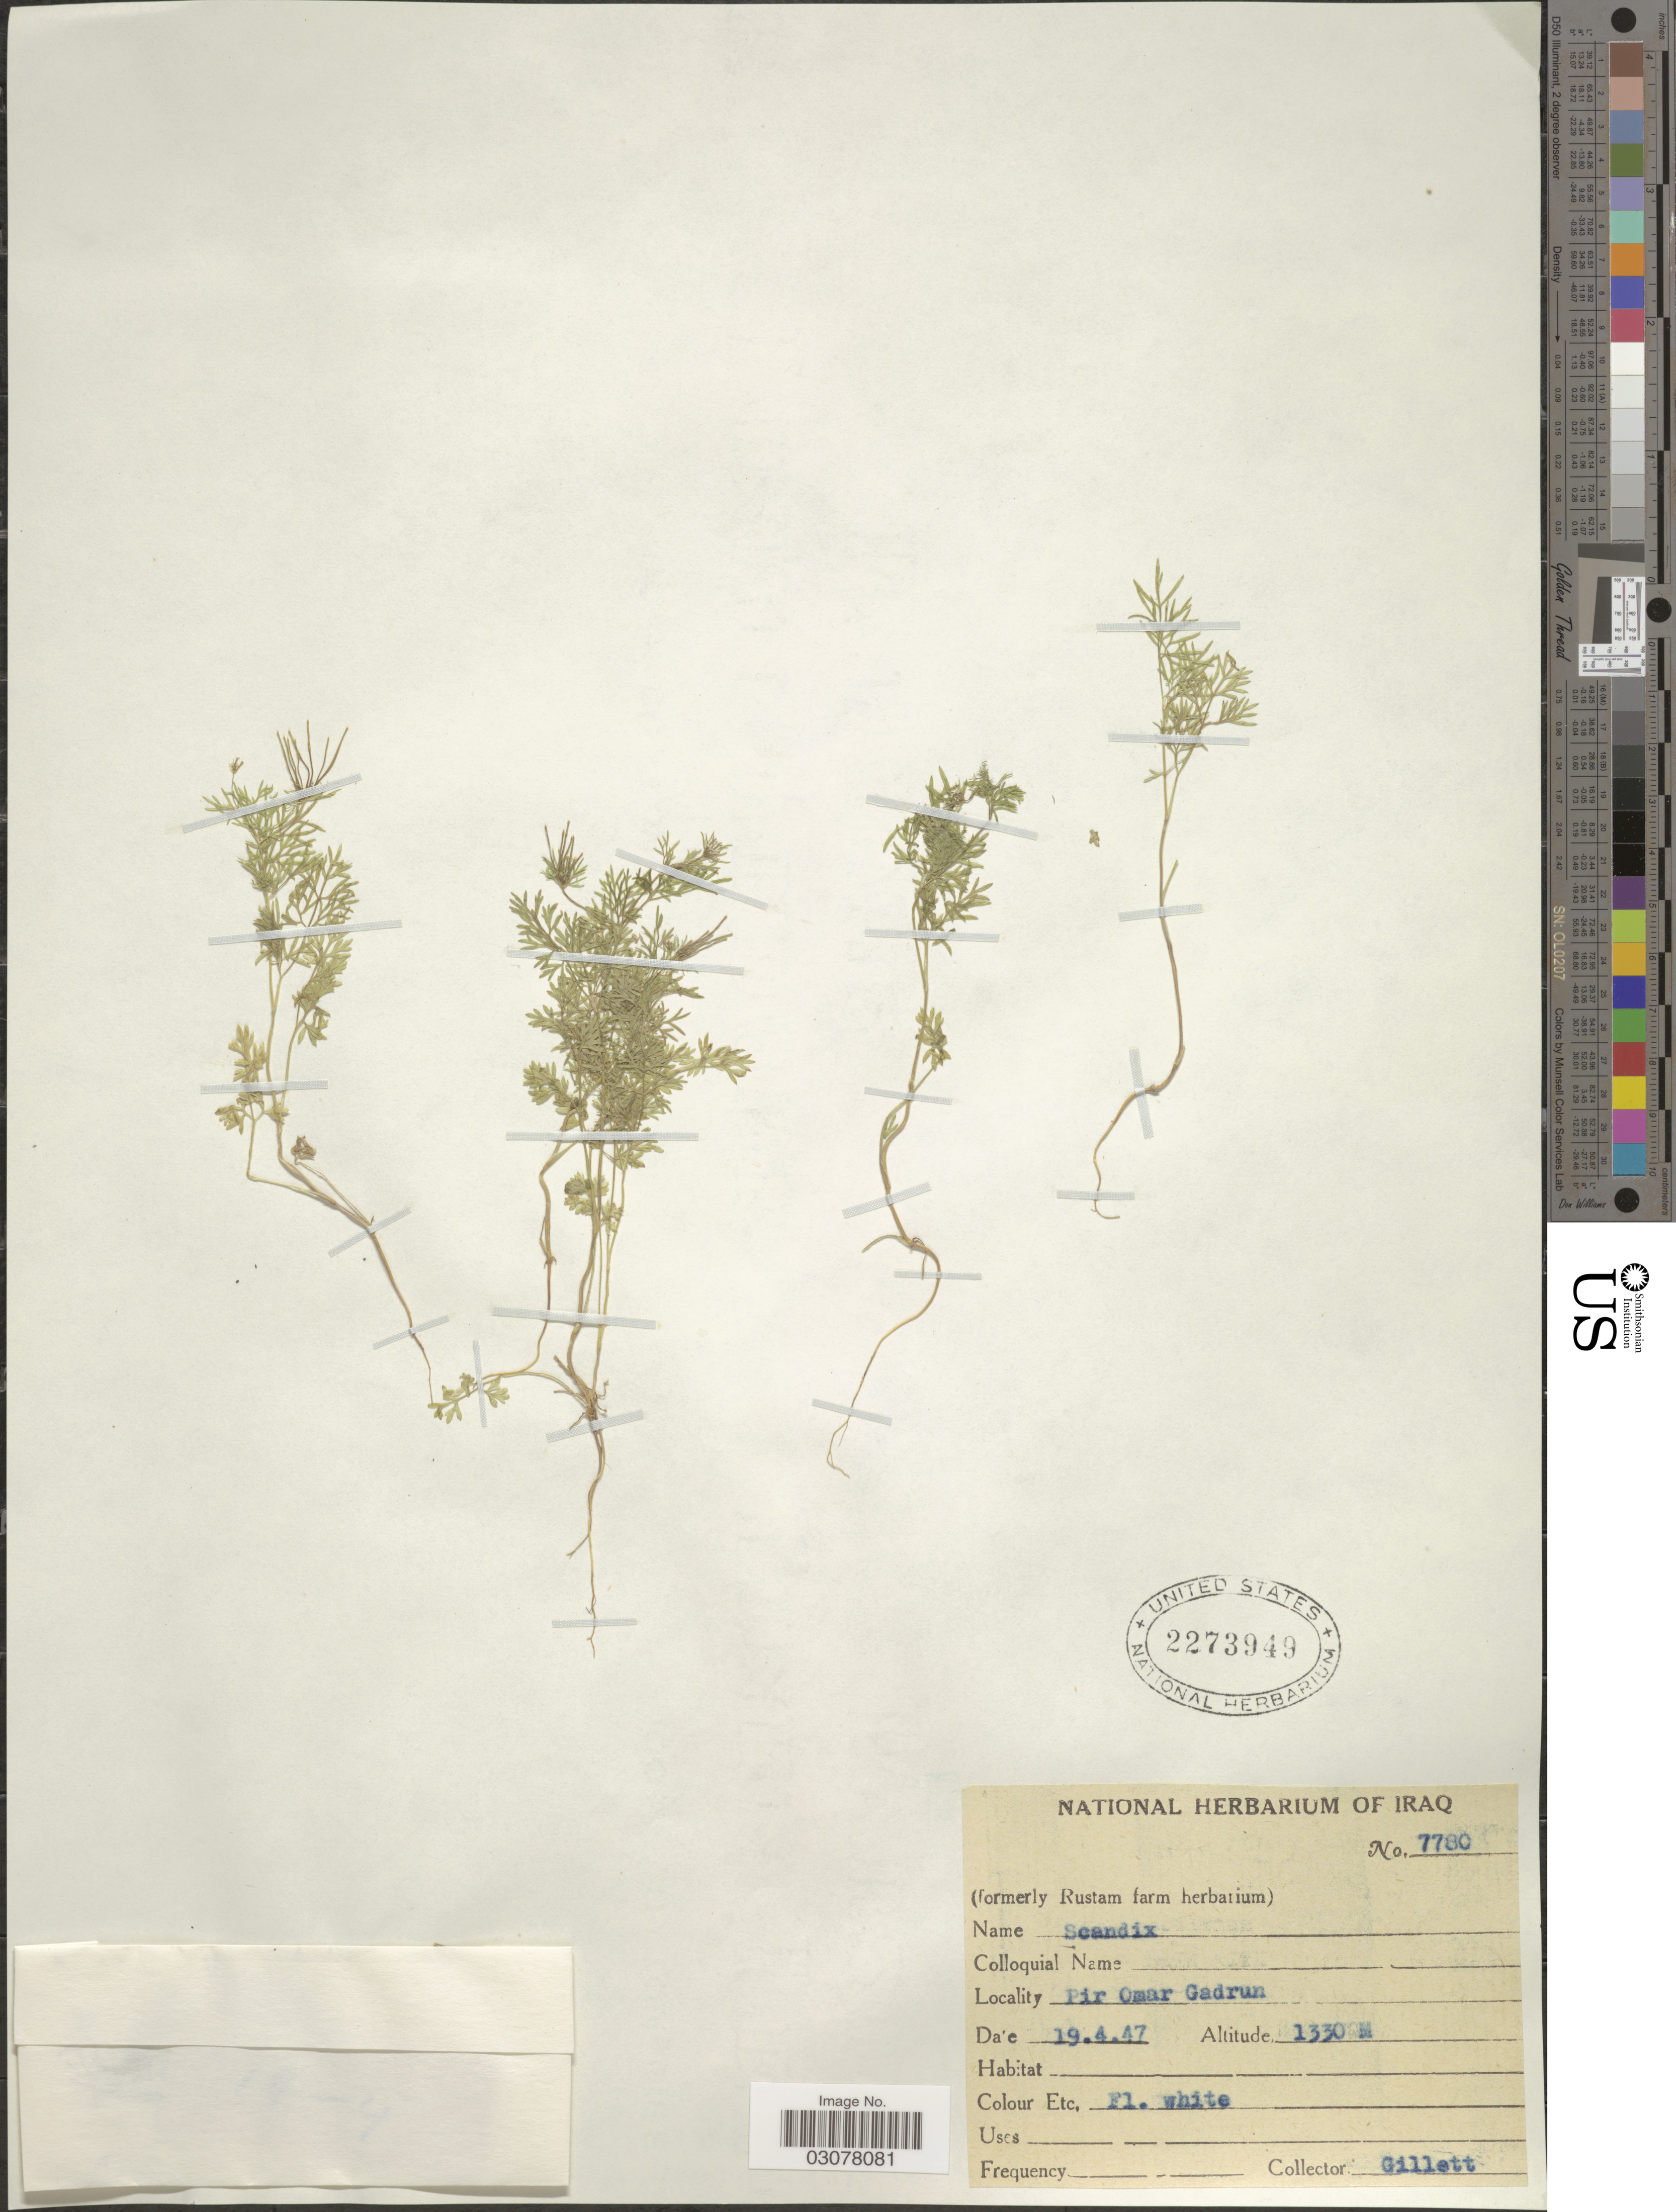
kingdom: Plantae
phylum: Tracheophyta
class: Magnoliopsida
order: Apiales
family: Apiaceae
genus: Scandix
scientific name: Scandix sp.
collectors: Gillett, --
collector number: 7780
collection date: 1947-04-19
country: Iraq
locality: Pir Omar Gadrun.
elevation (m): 1330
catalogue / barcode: US 2273949